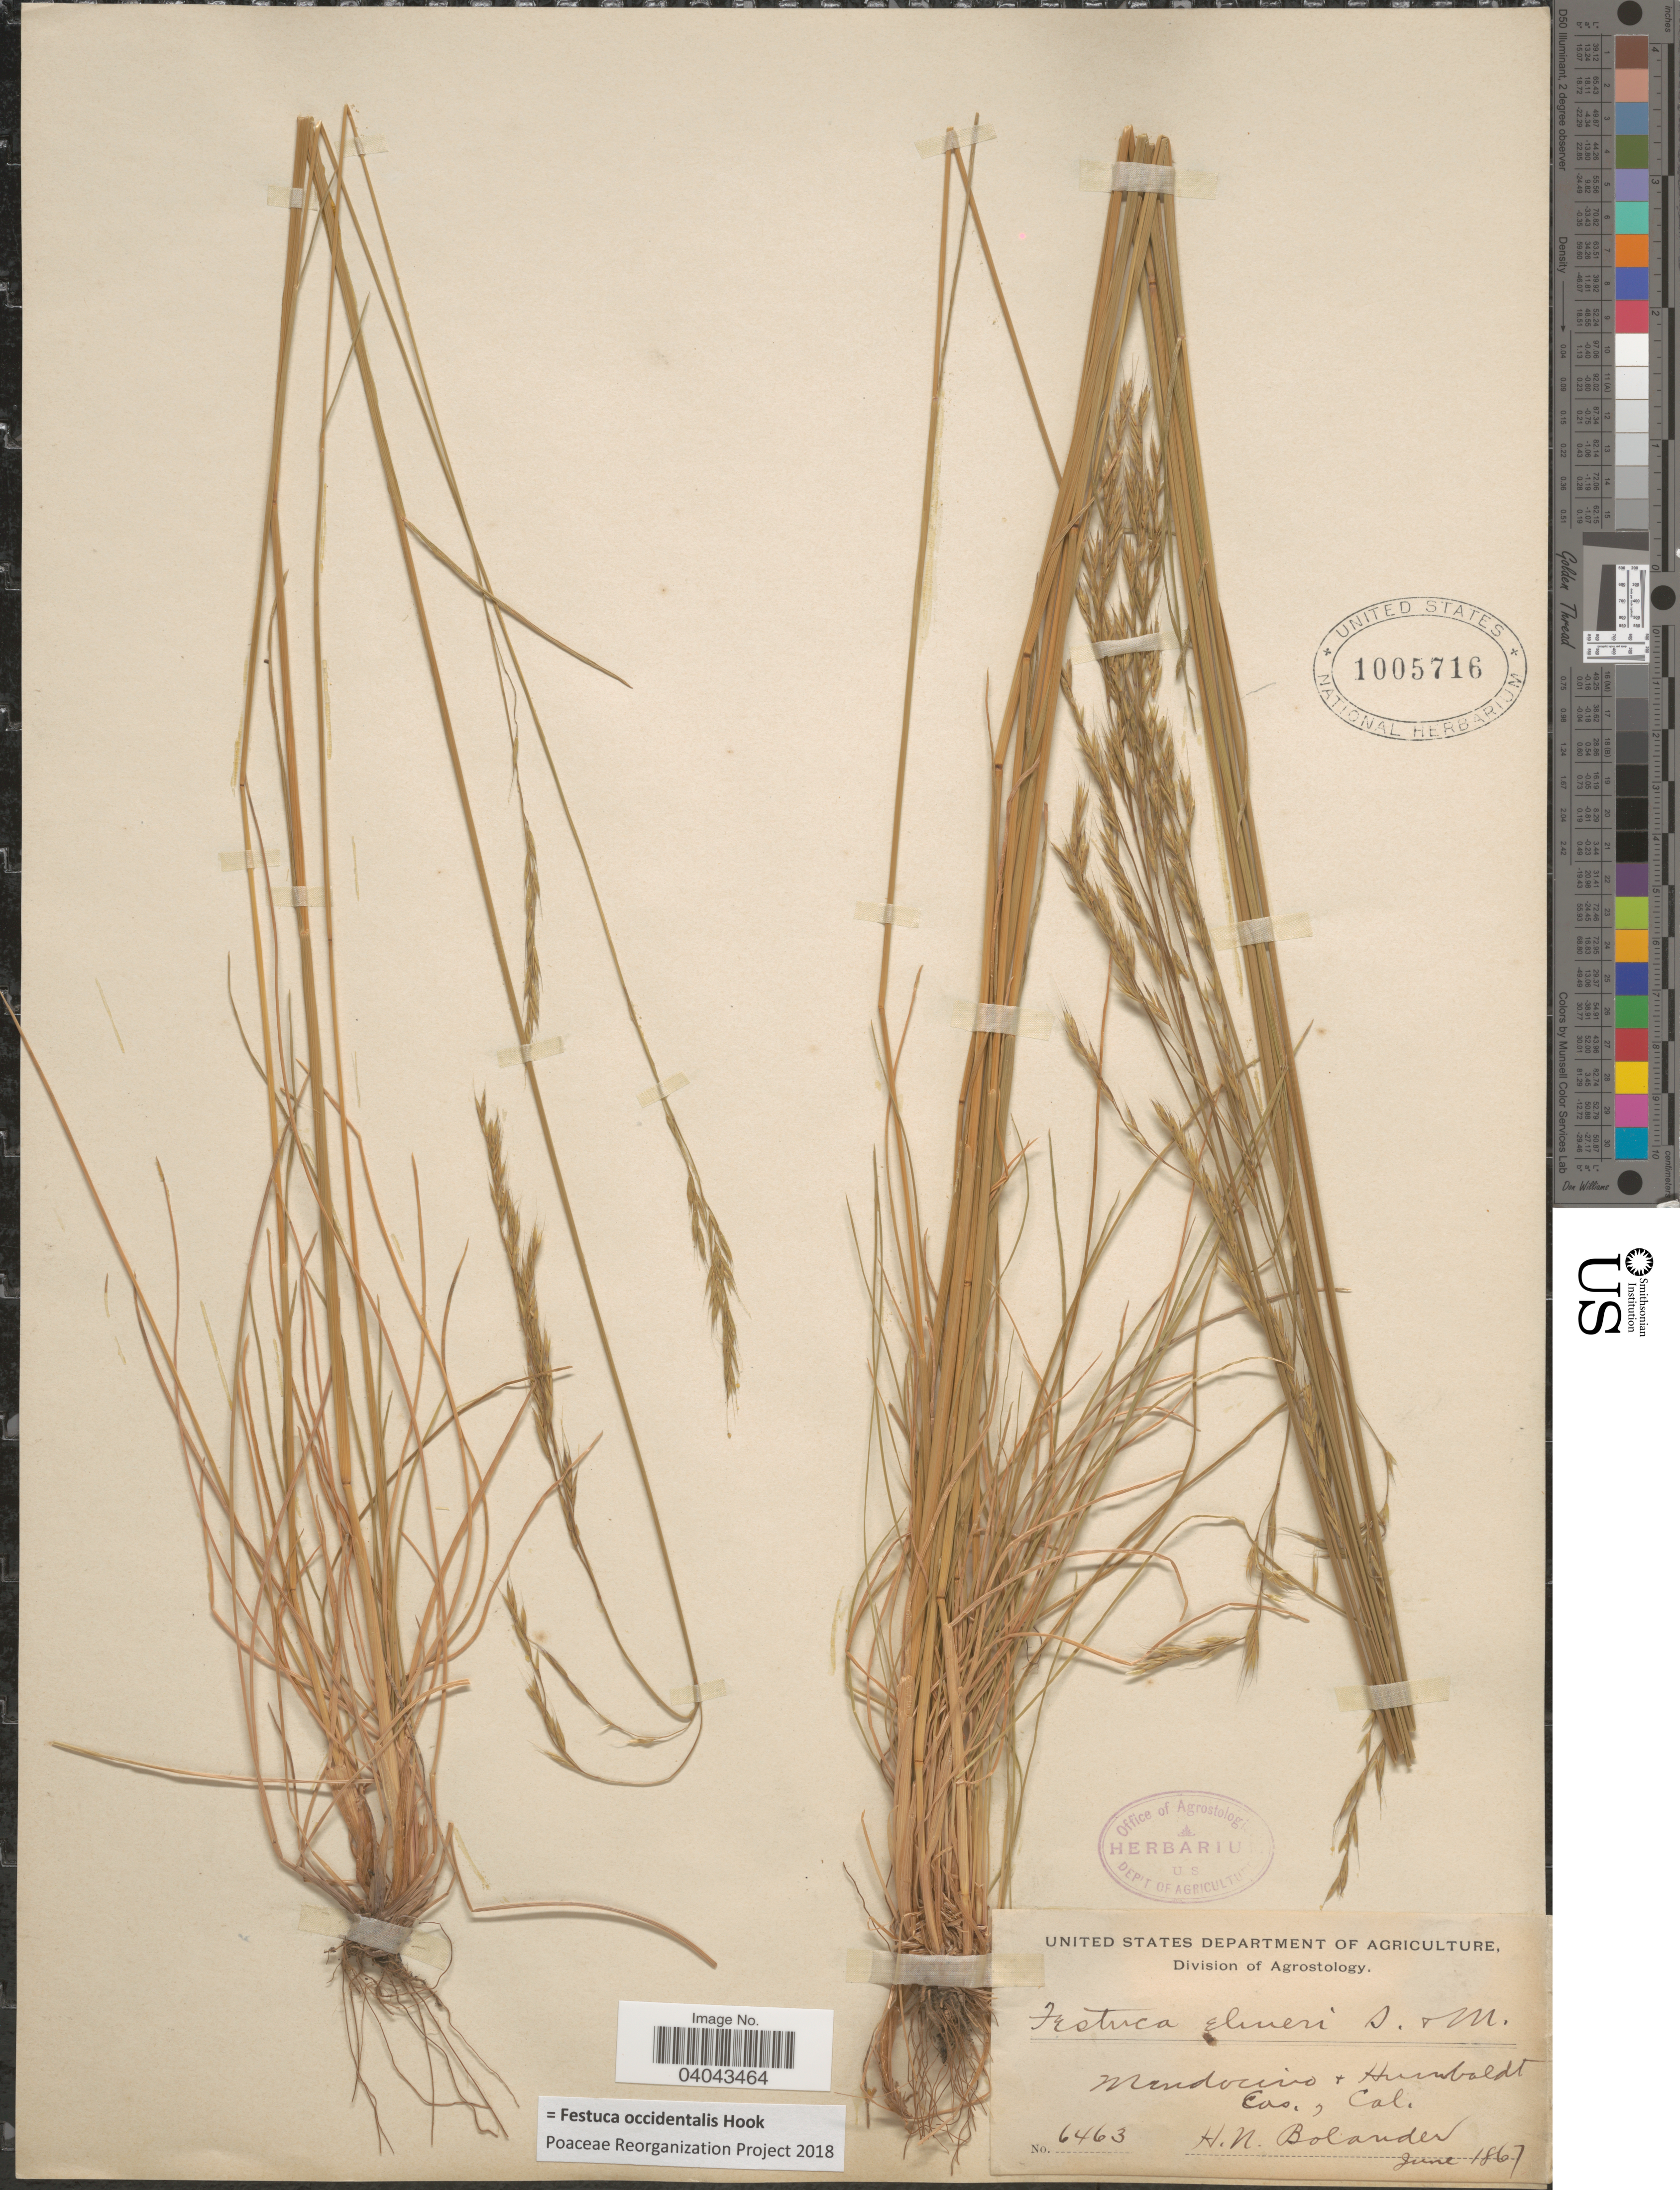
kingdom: Plantae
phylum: Tracheophyta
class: Liliopsida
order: Poales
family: Poaceae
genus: Festuca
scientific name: Festuca occidentalis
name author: Hook.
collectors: H. Bolander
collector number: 6463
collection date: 1867-06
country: United States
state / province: California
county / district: Humboldt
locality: Mendocino + Humboldt Cos.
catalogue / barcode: US 1005716